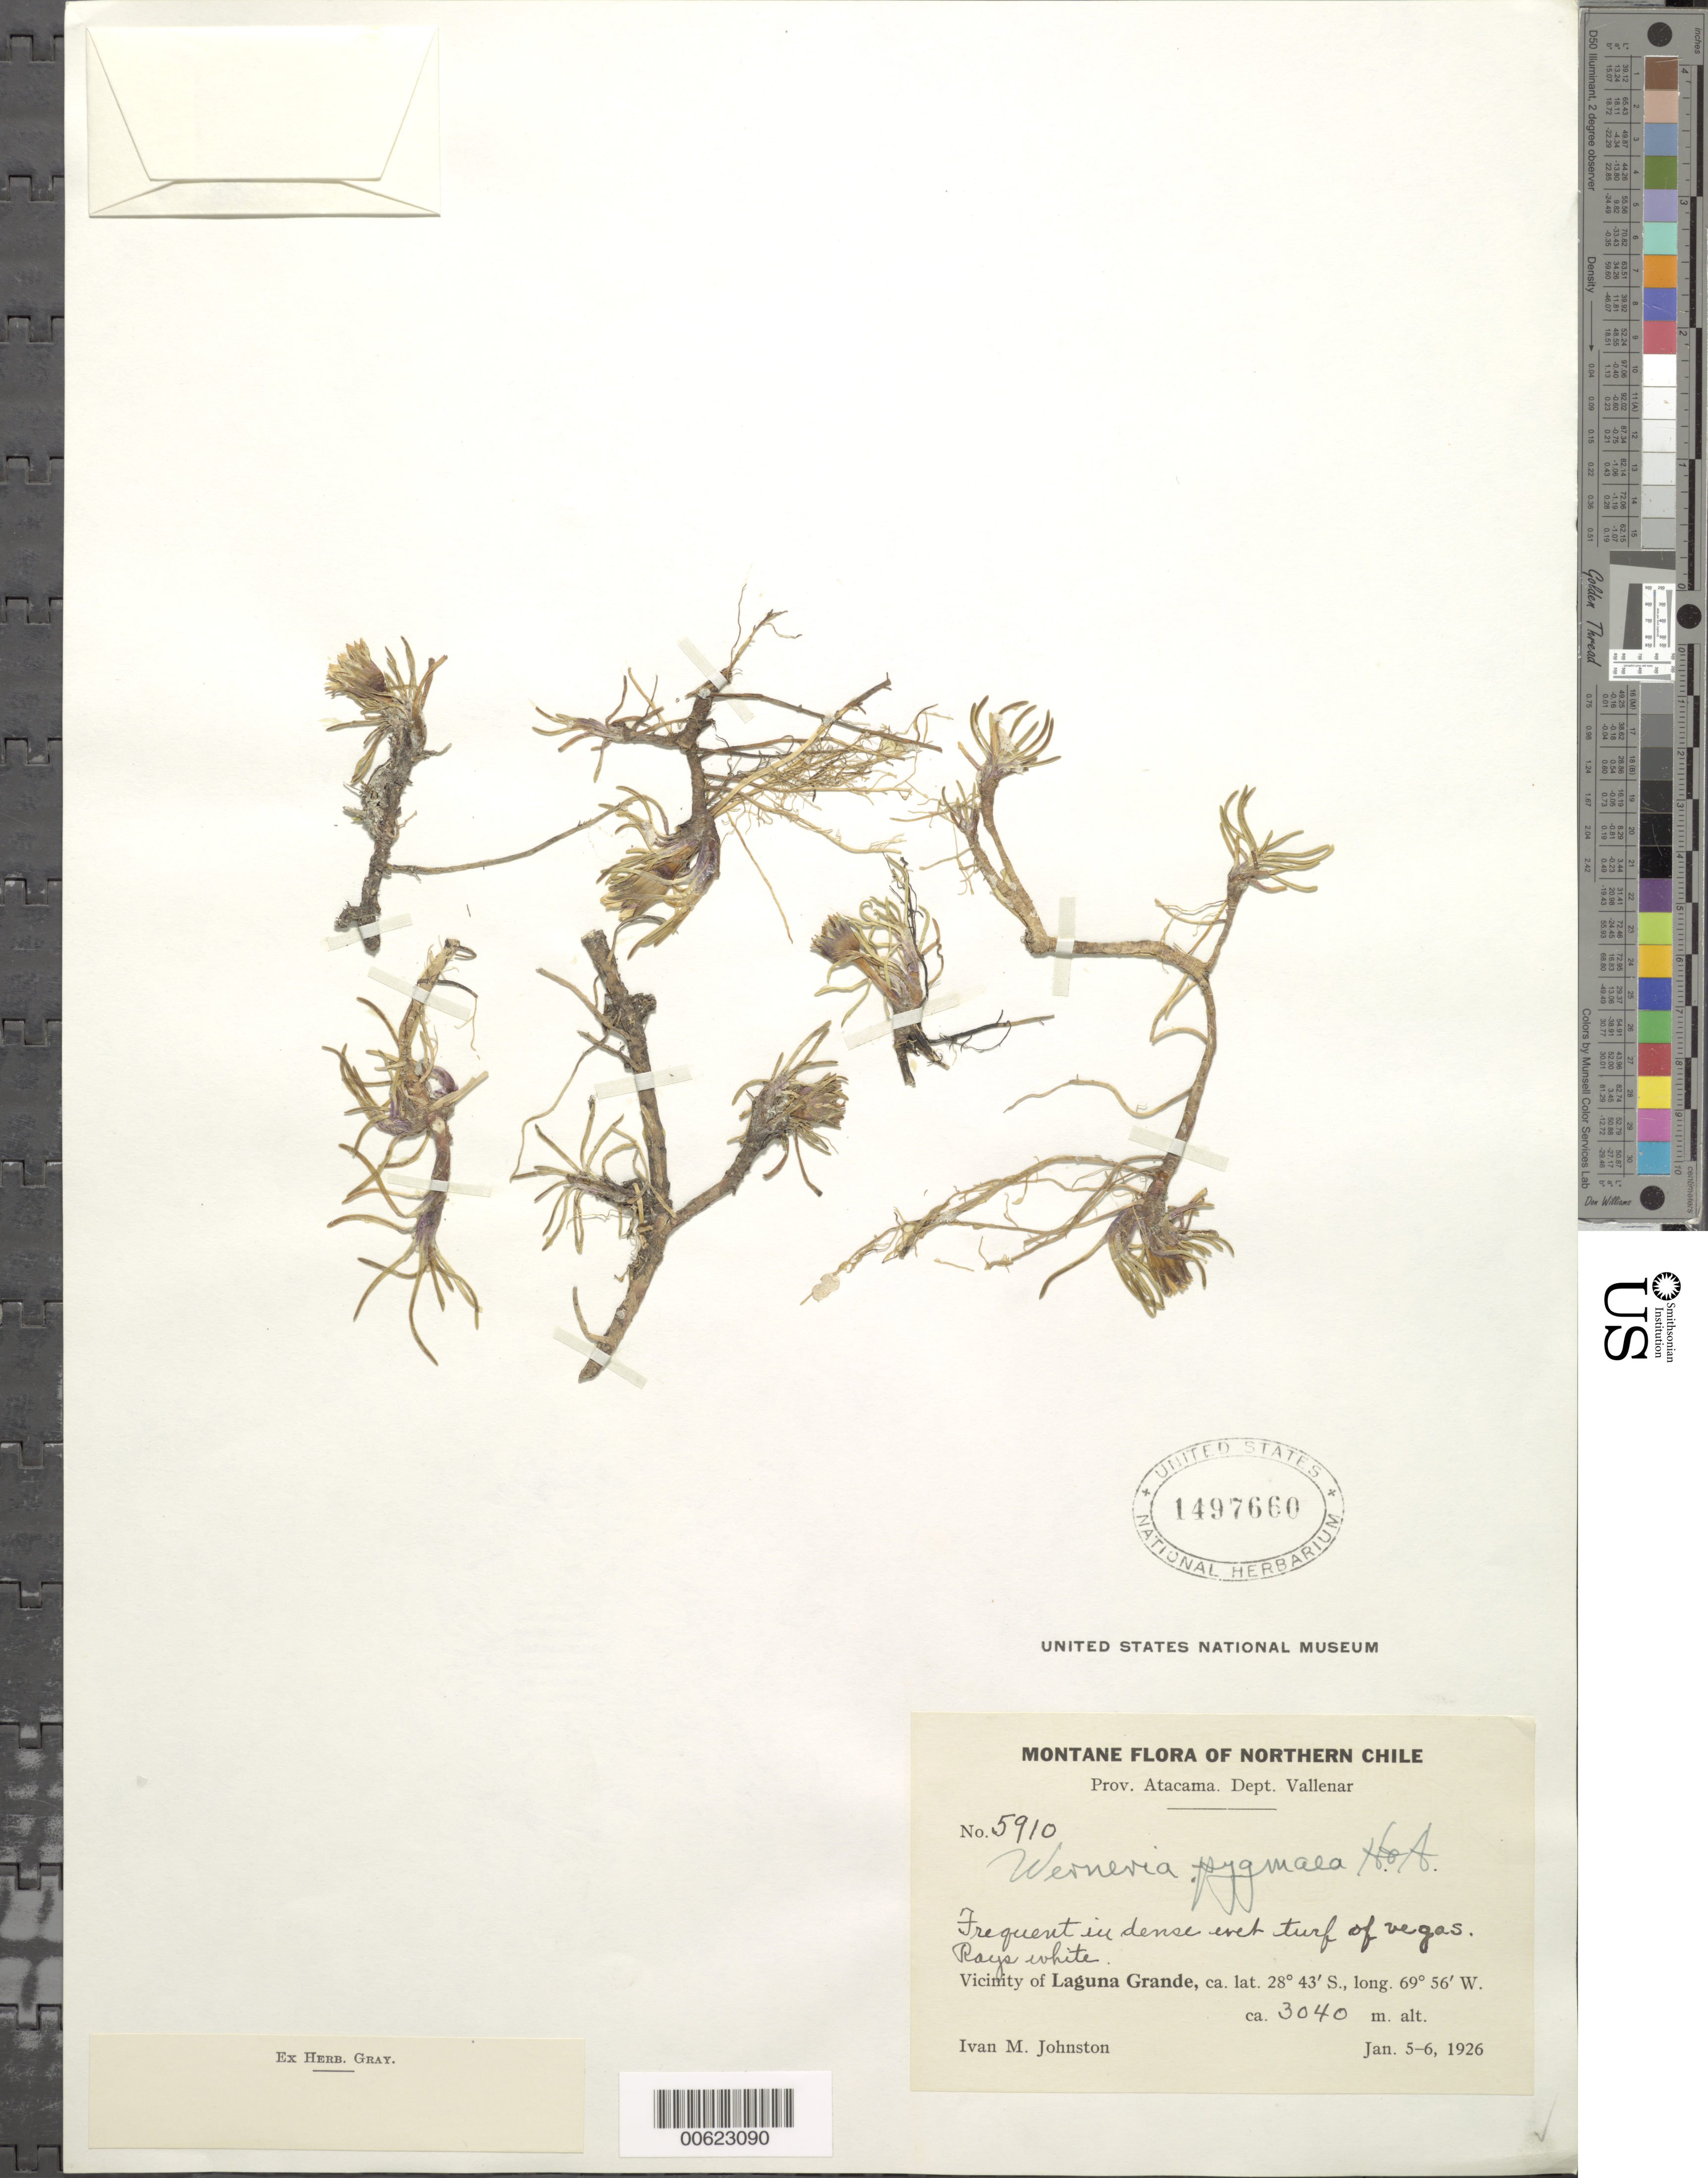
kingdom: Plantae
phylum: Tracheophyta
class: Magnoliopsida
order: Asterales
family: Asteraceae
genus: Werneria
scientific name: Werneria pygmaea complex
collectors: Johnston, --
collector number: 5910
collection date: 1926-01-05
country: Chile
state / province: Atacama (III)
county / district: Vallenar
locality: Laguna Grande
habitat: Dense wet turf of Vegas.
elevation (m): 3040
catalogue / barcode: US 1497660